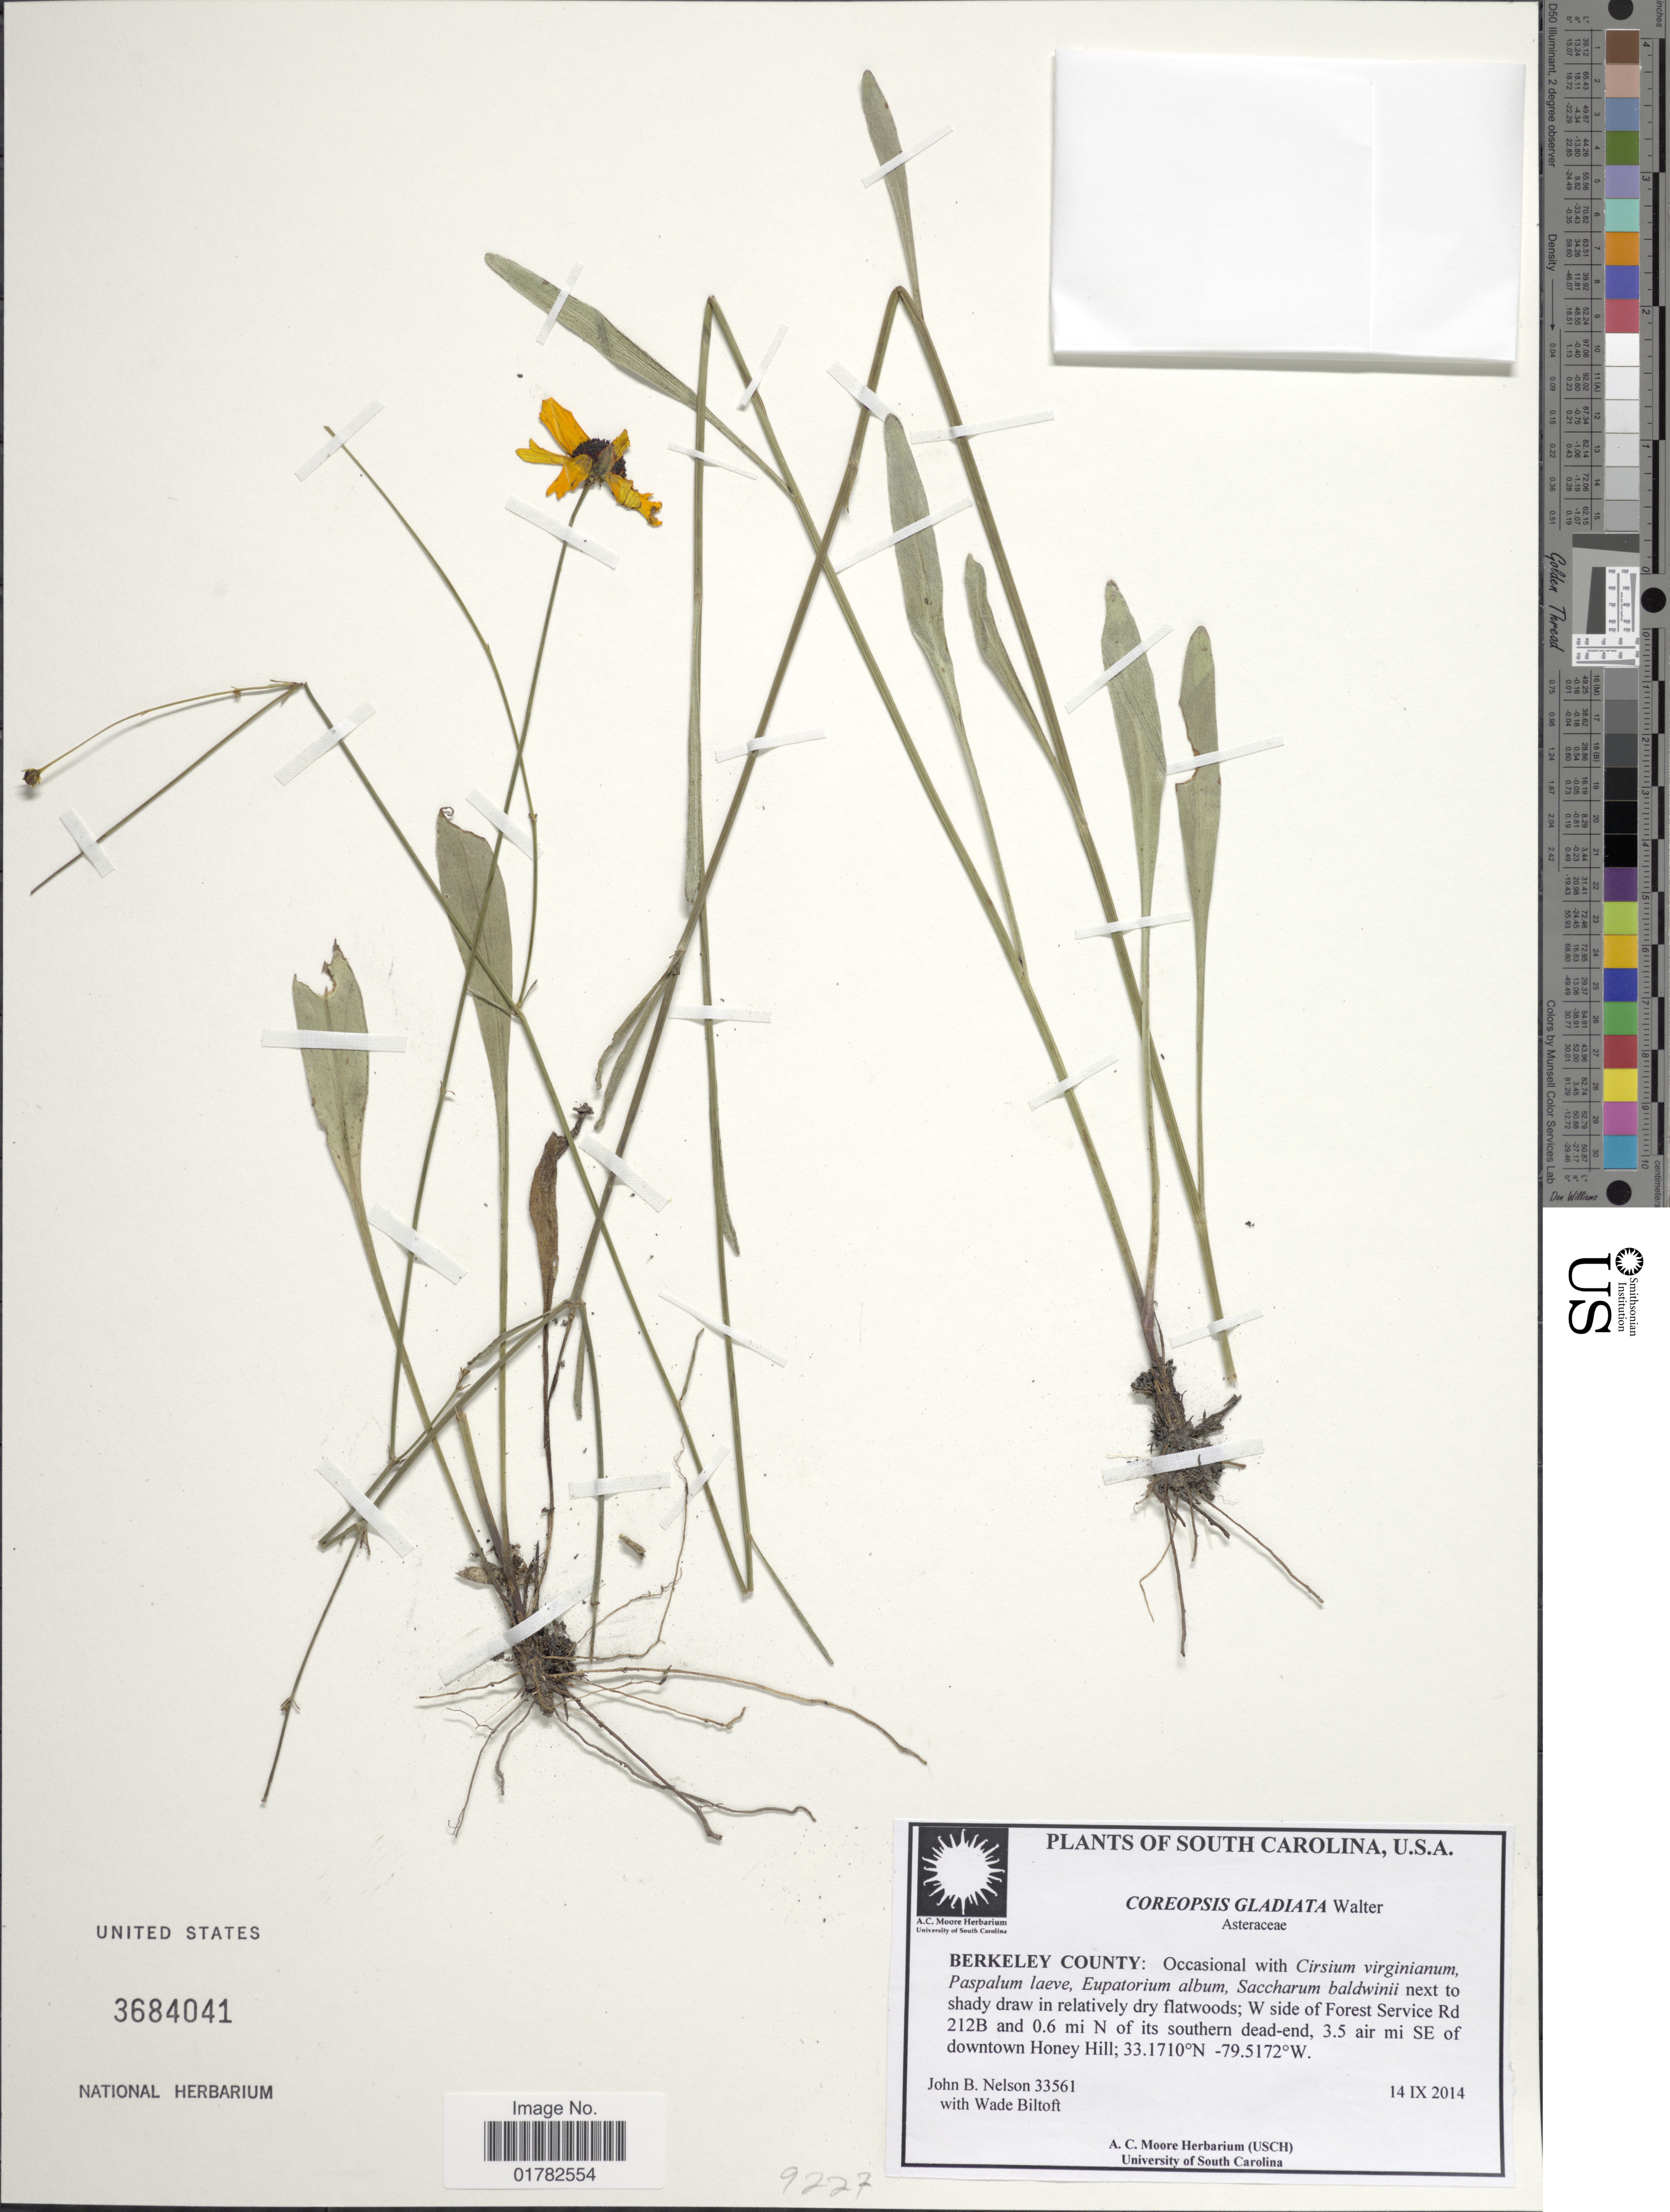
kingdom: Plantae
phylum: Tracheophyta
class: Magnoliopsida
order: Asterales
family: Asteraceae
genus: Coreopsis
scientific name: Coreopsis gladiata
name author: Walter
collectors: J. B. Nelson & W. Biltoft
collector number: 33561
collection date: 2014-09-14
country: United States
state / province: South Carolina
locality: Berkeley County: next to shady drave in relatively dry flatwoods; W side of Forest Service Rd 212B and 0.6 mi N of its southern dead-end, 3.5 air mi SE of downtown Honey Hill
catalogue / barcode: US 3684041